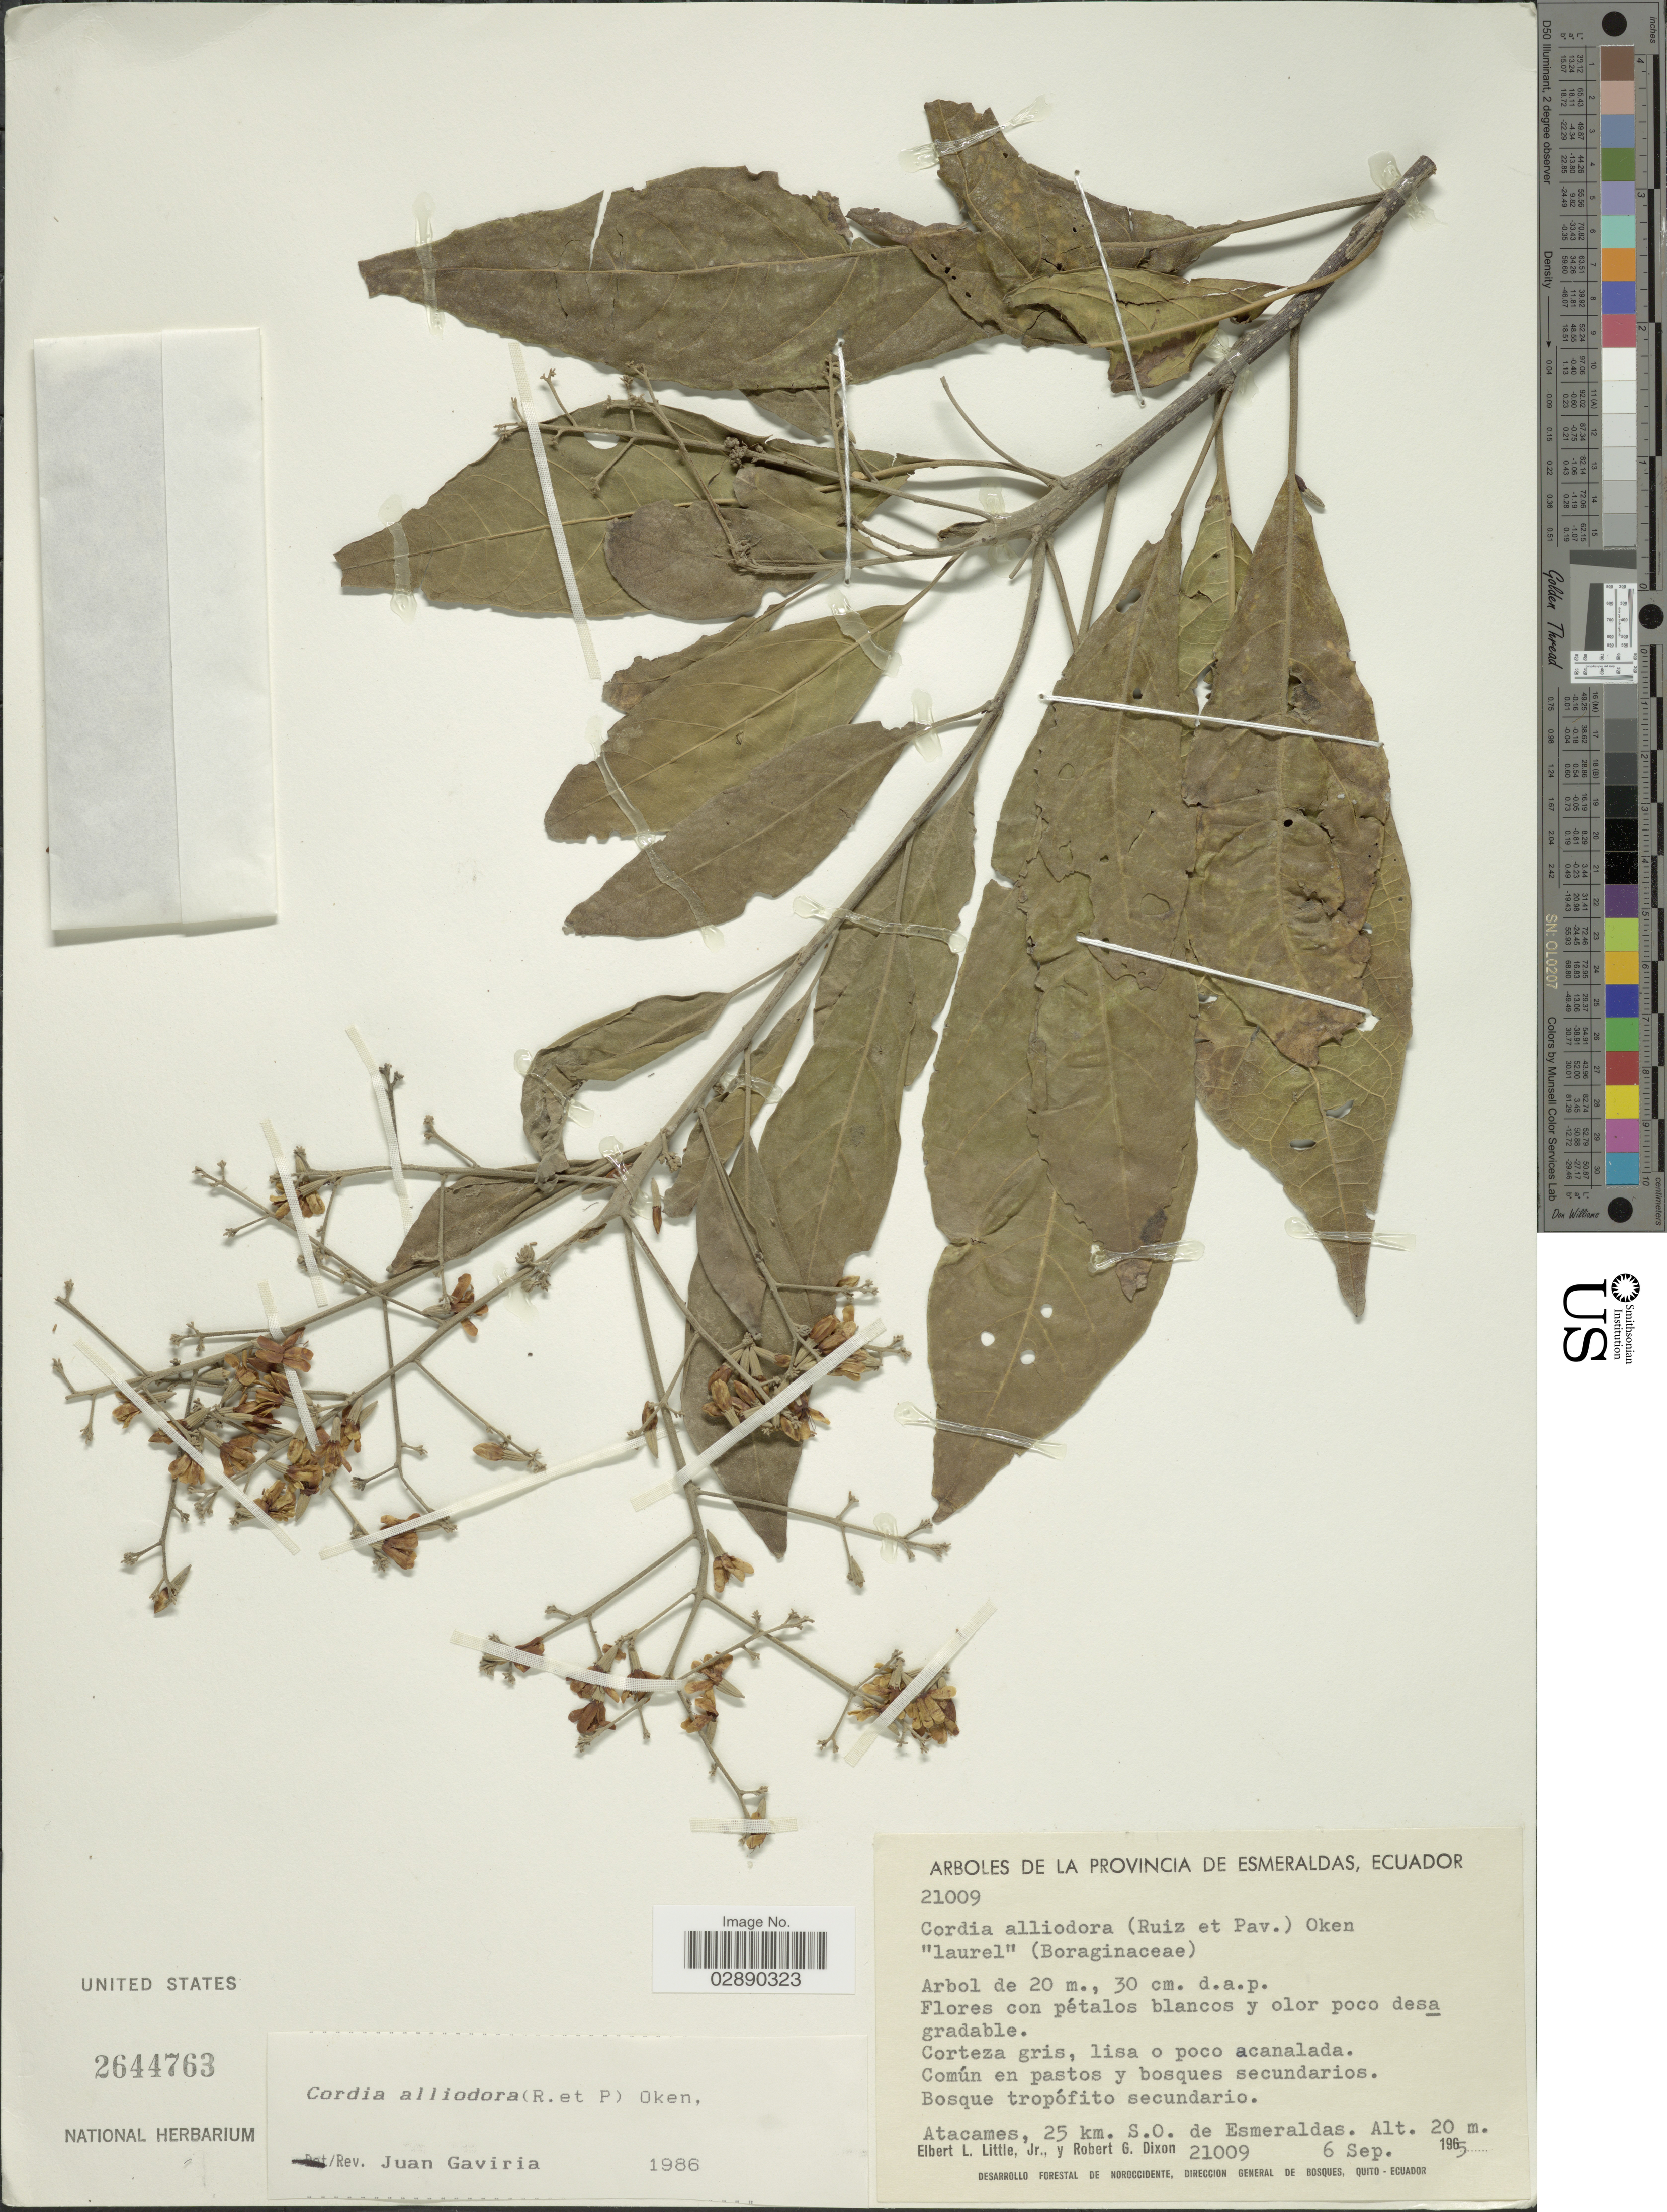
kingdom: Plantae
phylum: Tracheophyta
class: Magnoliopsida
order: Boraginales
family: Cordiaceae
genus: Cordia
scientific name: Cordia alliodora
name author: (Ruiz & Pav.) Oken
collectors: E. L. Little & R. G. Dixon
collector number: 21009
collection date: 1965-09-06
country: Ecuador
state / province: Esmeraldas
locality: Atacames, 25 km. S.O. de Esmeraldas.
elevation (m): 20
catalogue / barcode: US 2644763